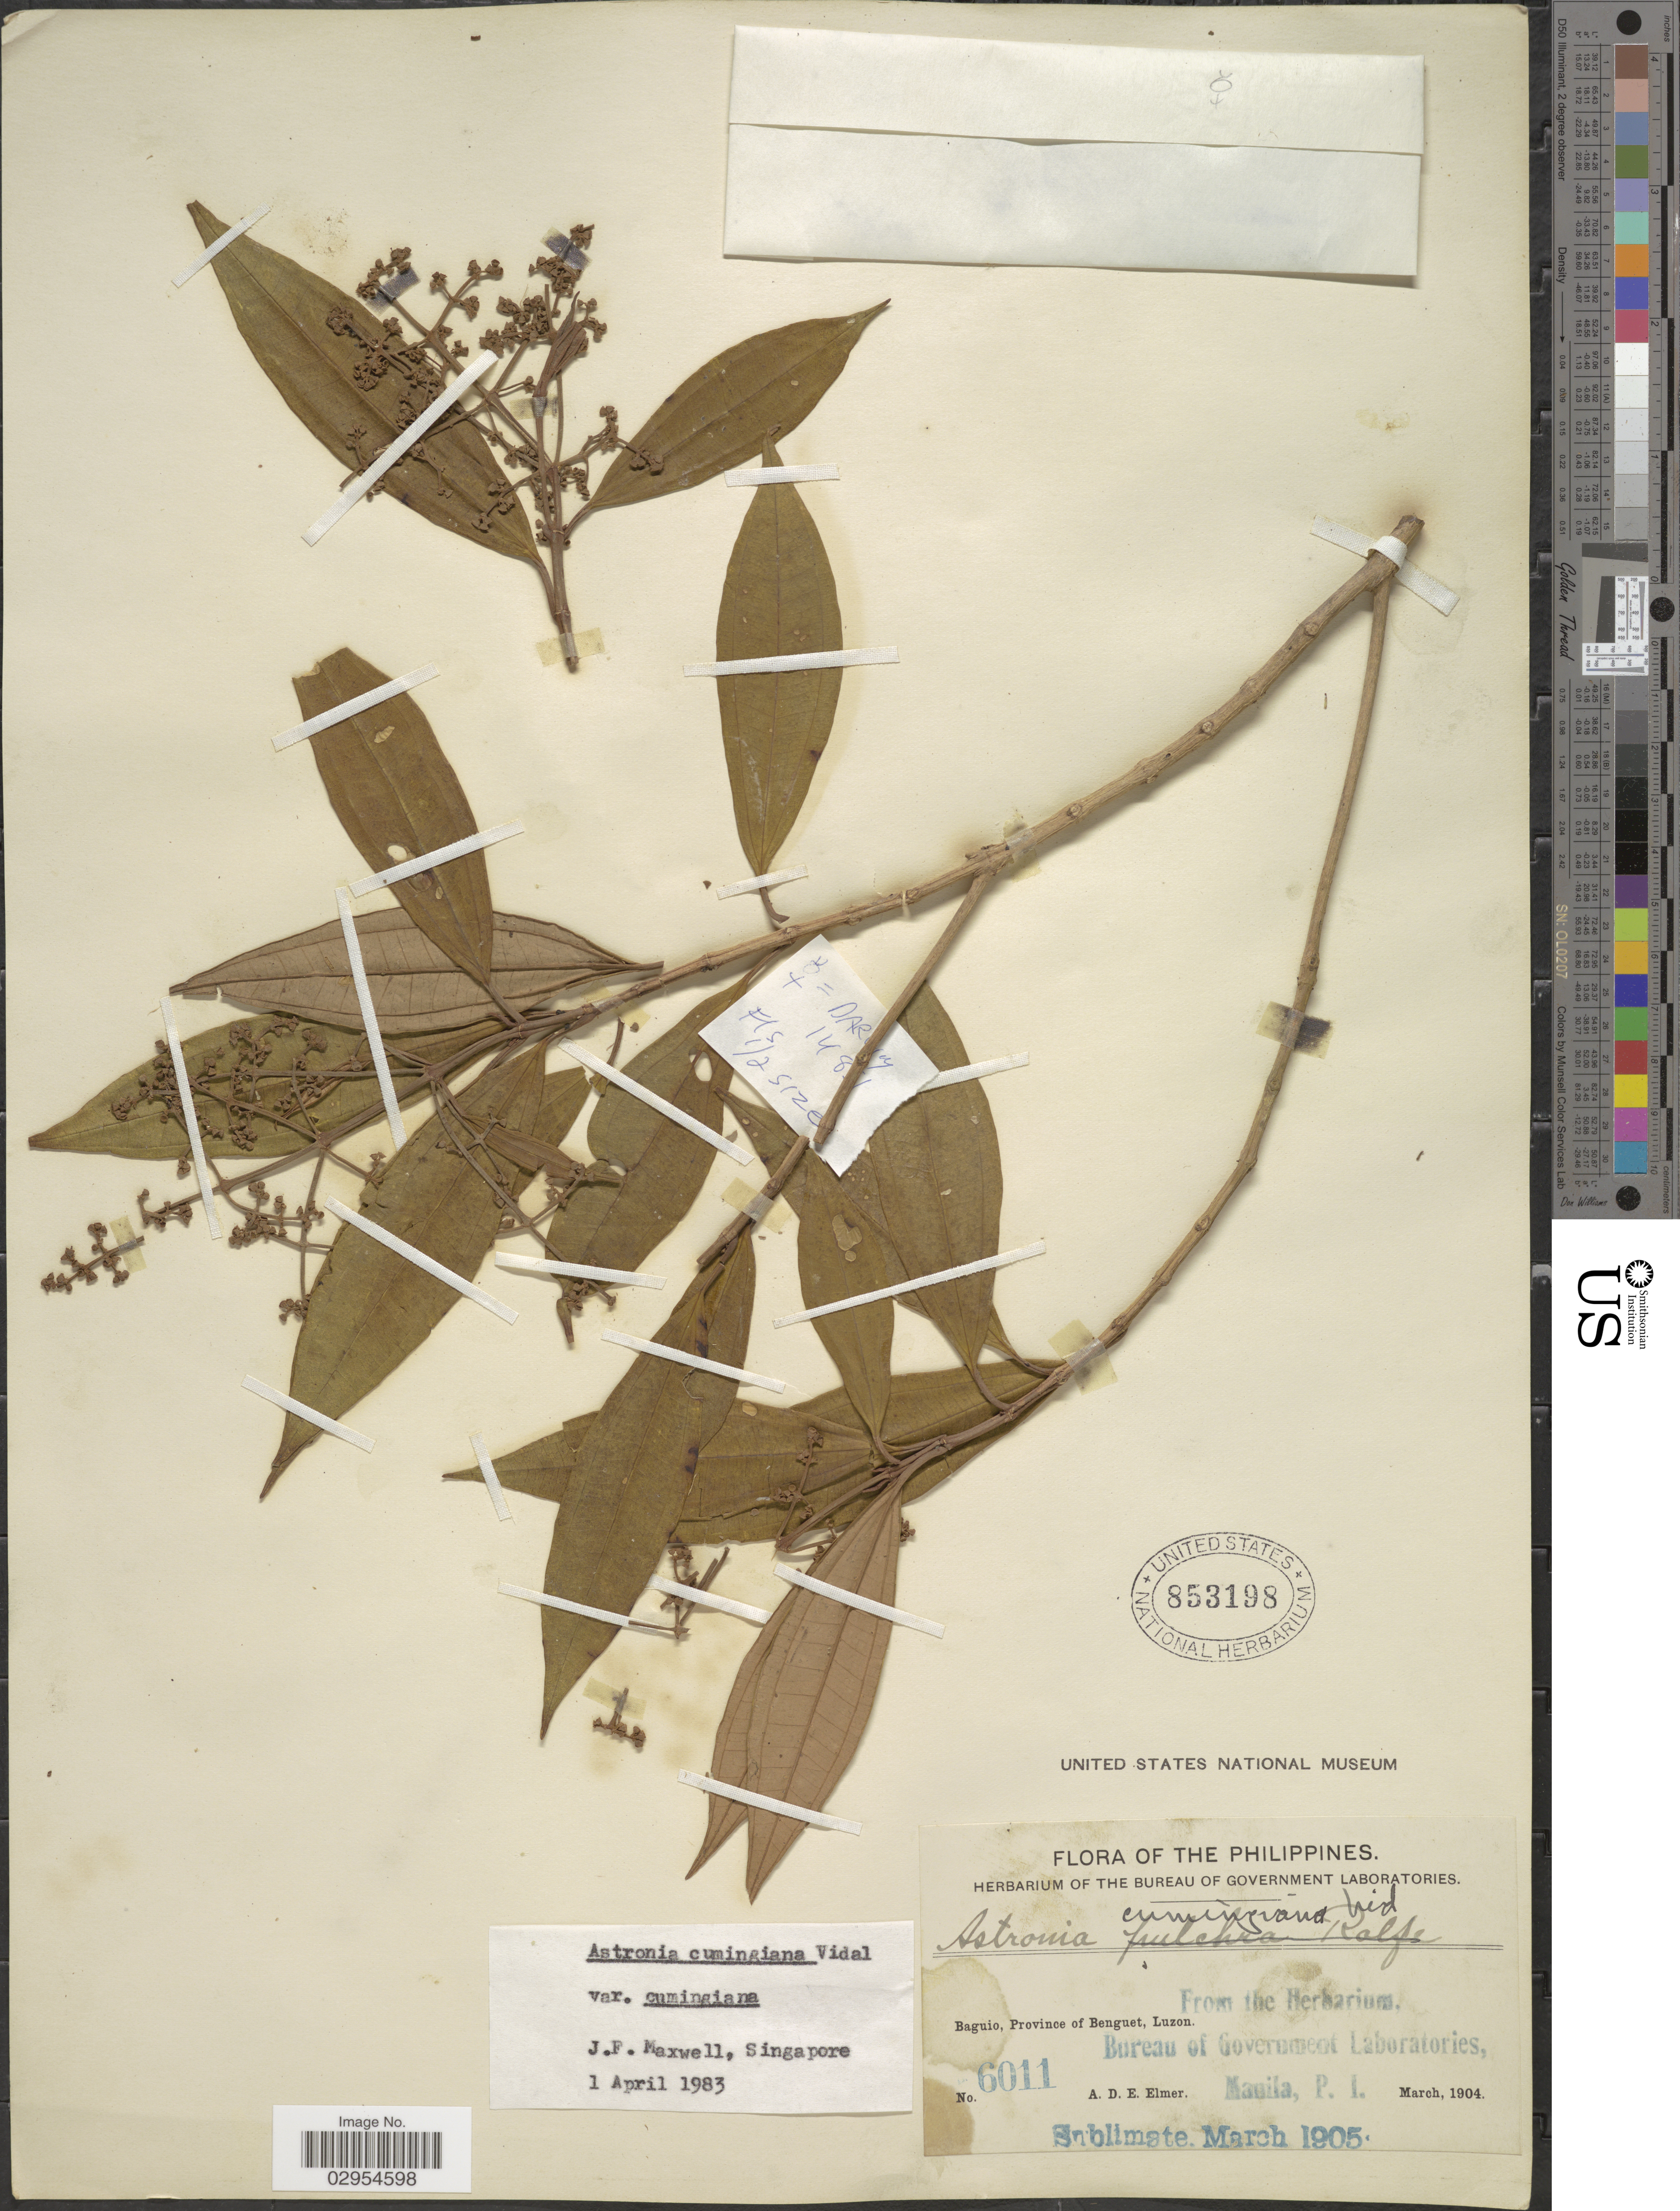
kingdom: Plantae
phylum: Tracheophyta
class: Magnoliopsida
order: Myrtales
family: Melastomataceae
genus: Astronia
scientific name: Astronia cumingiana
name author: S. Vidal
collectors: A. D. E. Elmer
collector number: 6011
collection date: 1904-03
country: Philippines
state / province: Cordillera (Administrative Region)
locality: Baguio, Province of Benguet, Luzon.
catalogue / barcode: US 853198